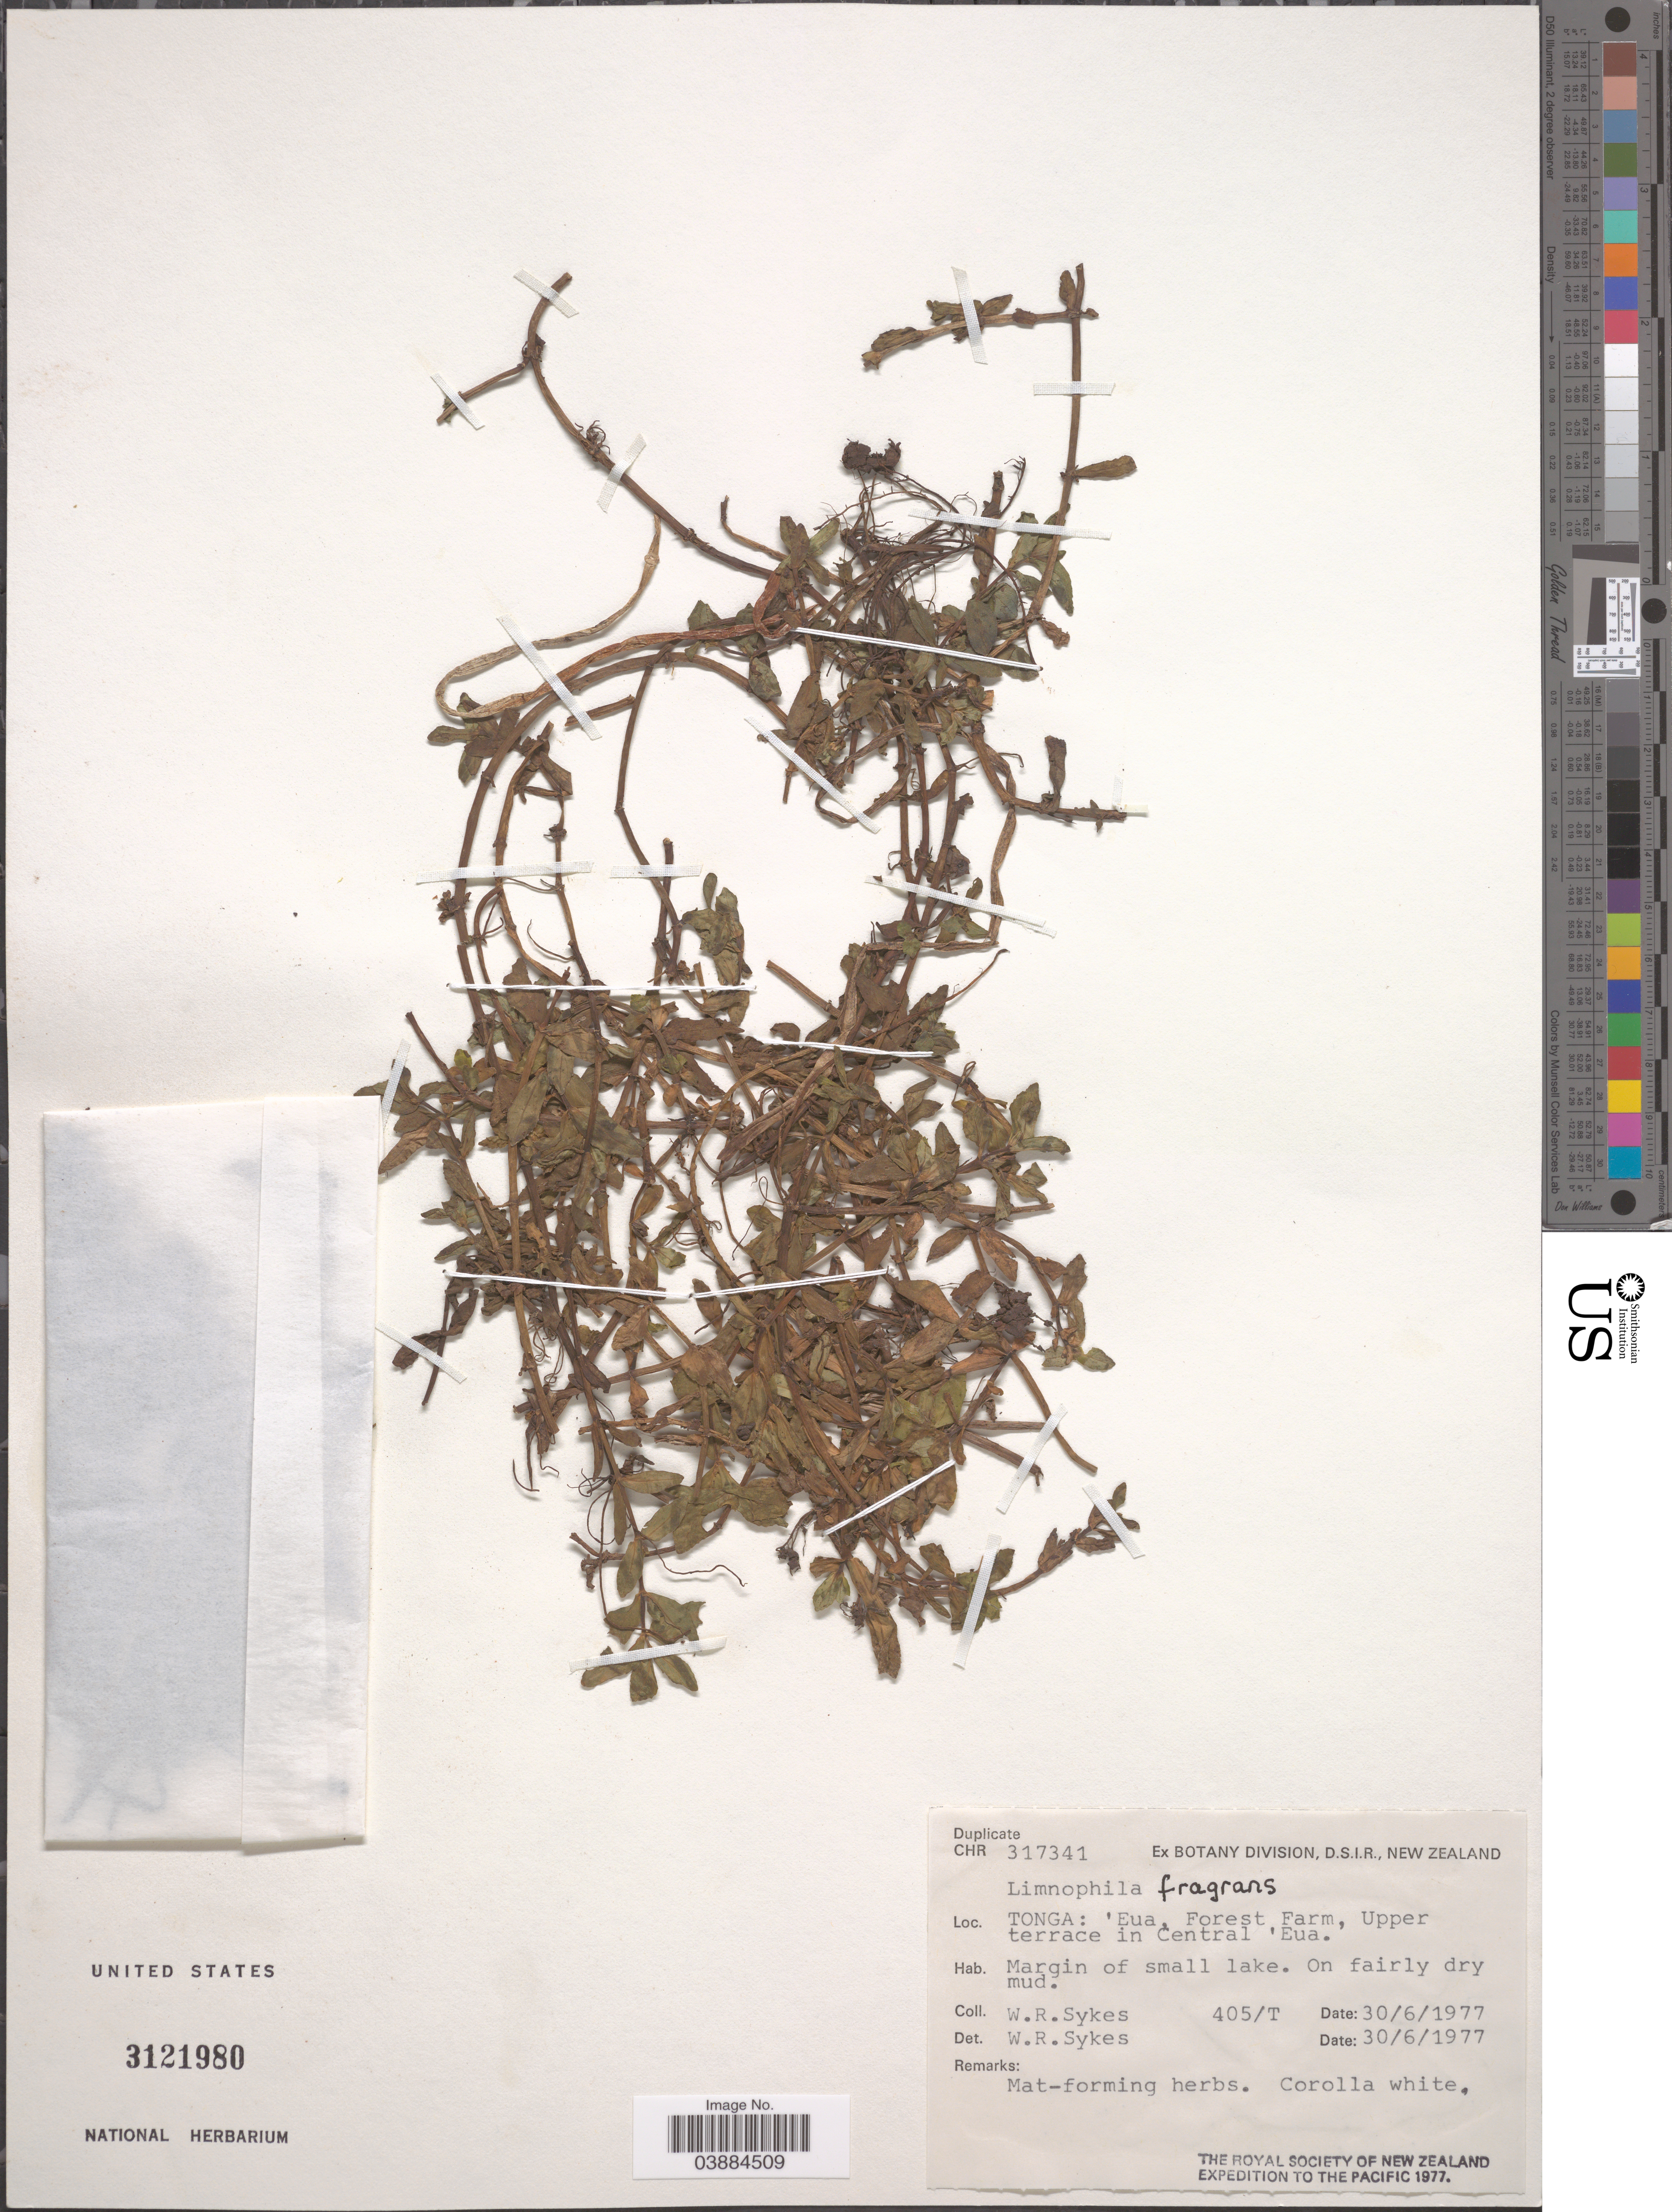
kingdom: Plantae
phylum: Tracheophyta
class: Magnoliopsida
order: Lamiales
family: Plantaginaceae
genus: Limnophila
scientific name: Limnophila fragrans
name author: Seem.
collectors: W. R. Sykes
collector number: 405/T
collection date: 1977-06-30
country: Tonga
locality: Eua, Forest Farm, Upper terrace in Central Eua.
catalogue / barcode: US 3121980